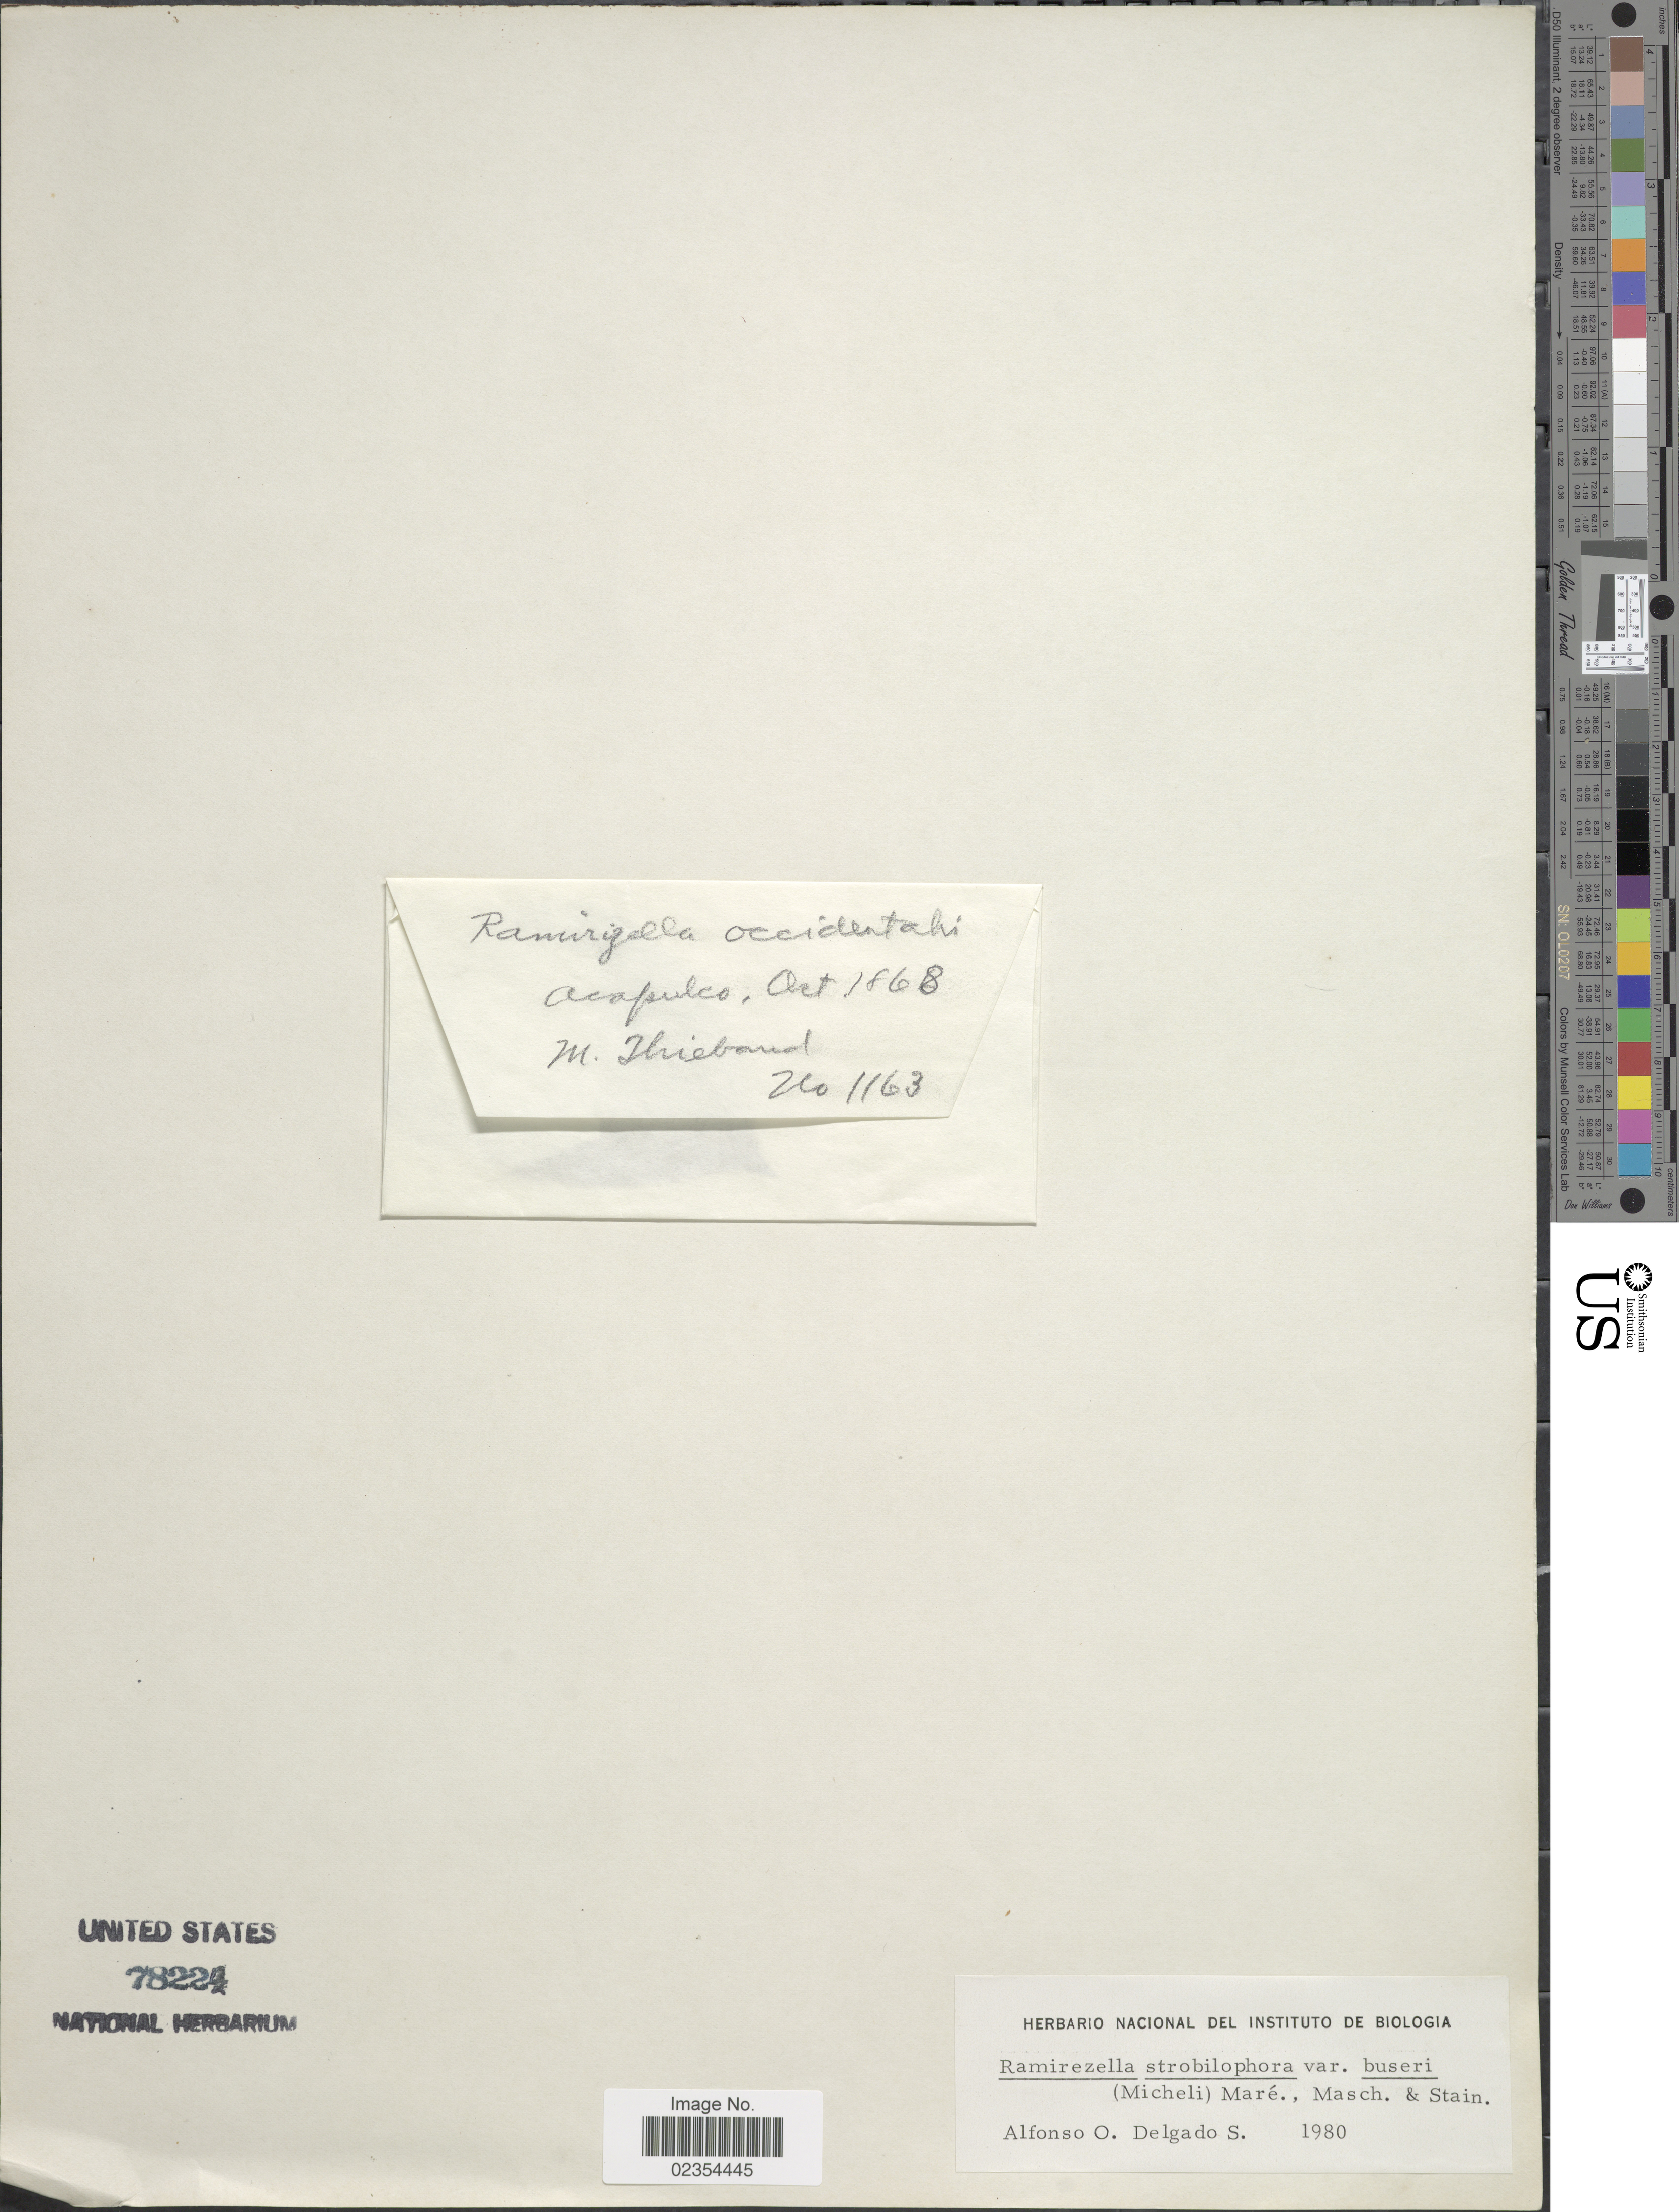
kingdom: Plantae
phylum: Tracheophyta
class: Magnoliopsida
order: Fabales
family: Fabaceae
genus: Ramirezella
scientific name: Ramirezella strobilophora var. buseri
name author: (B.L. Rob.) Rose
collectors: M. Thiebaud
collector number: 1163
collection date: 1868-10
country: Mexico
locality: Acapulco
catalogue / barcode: US 78224